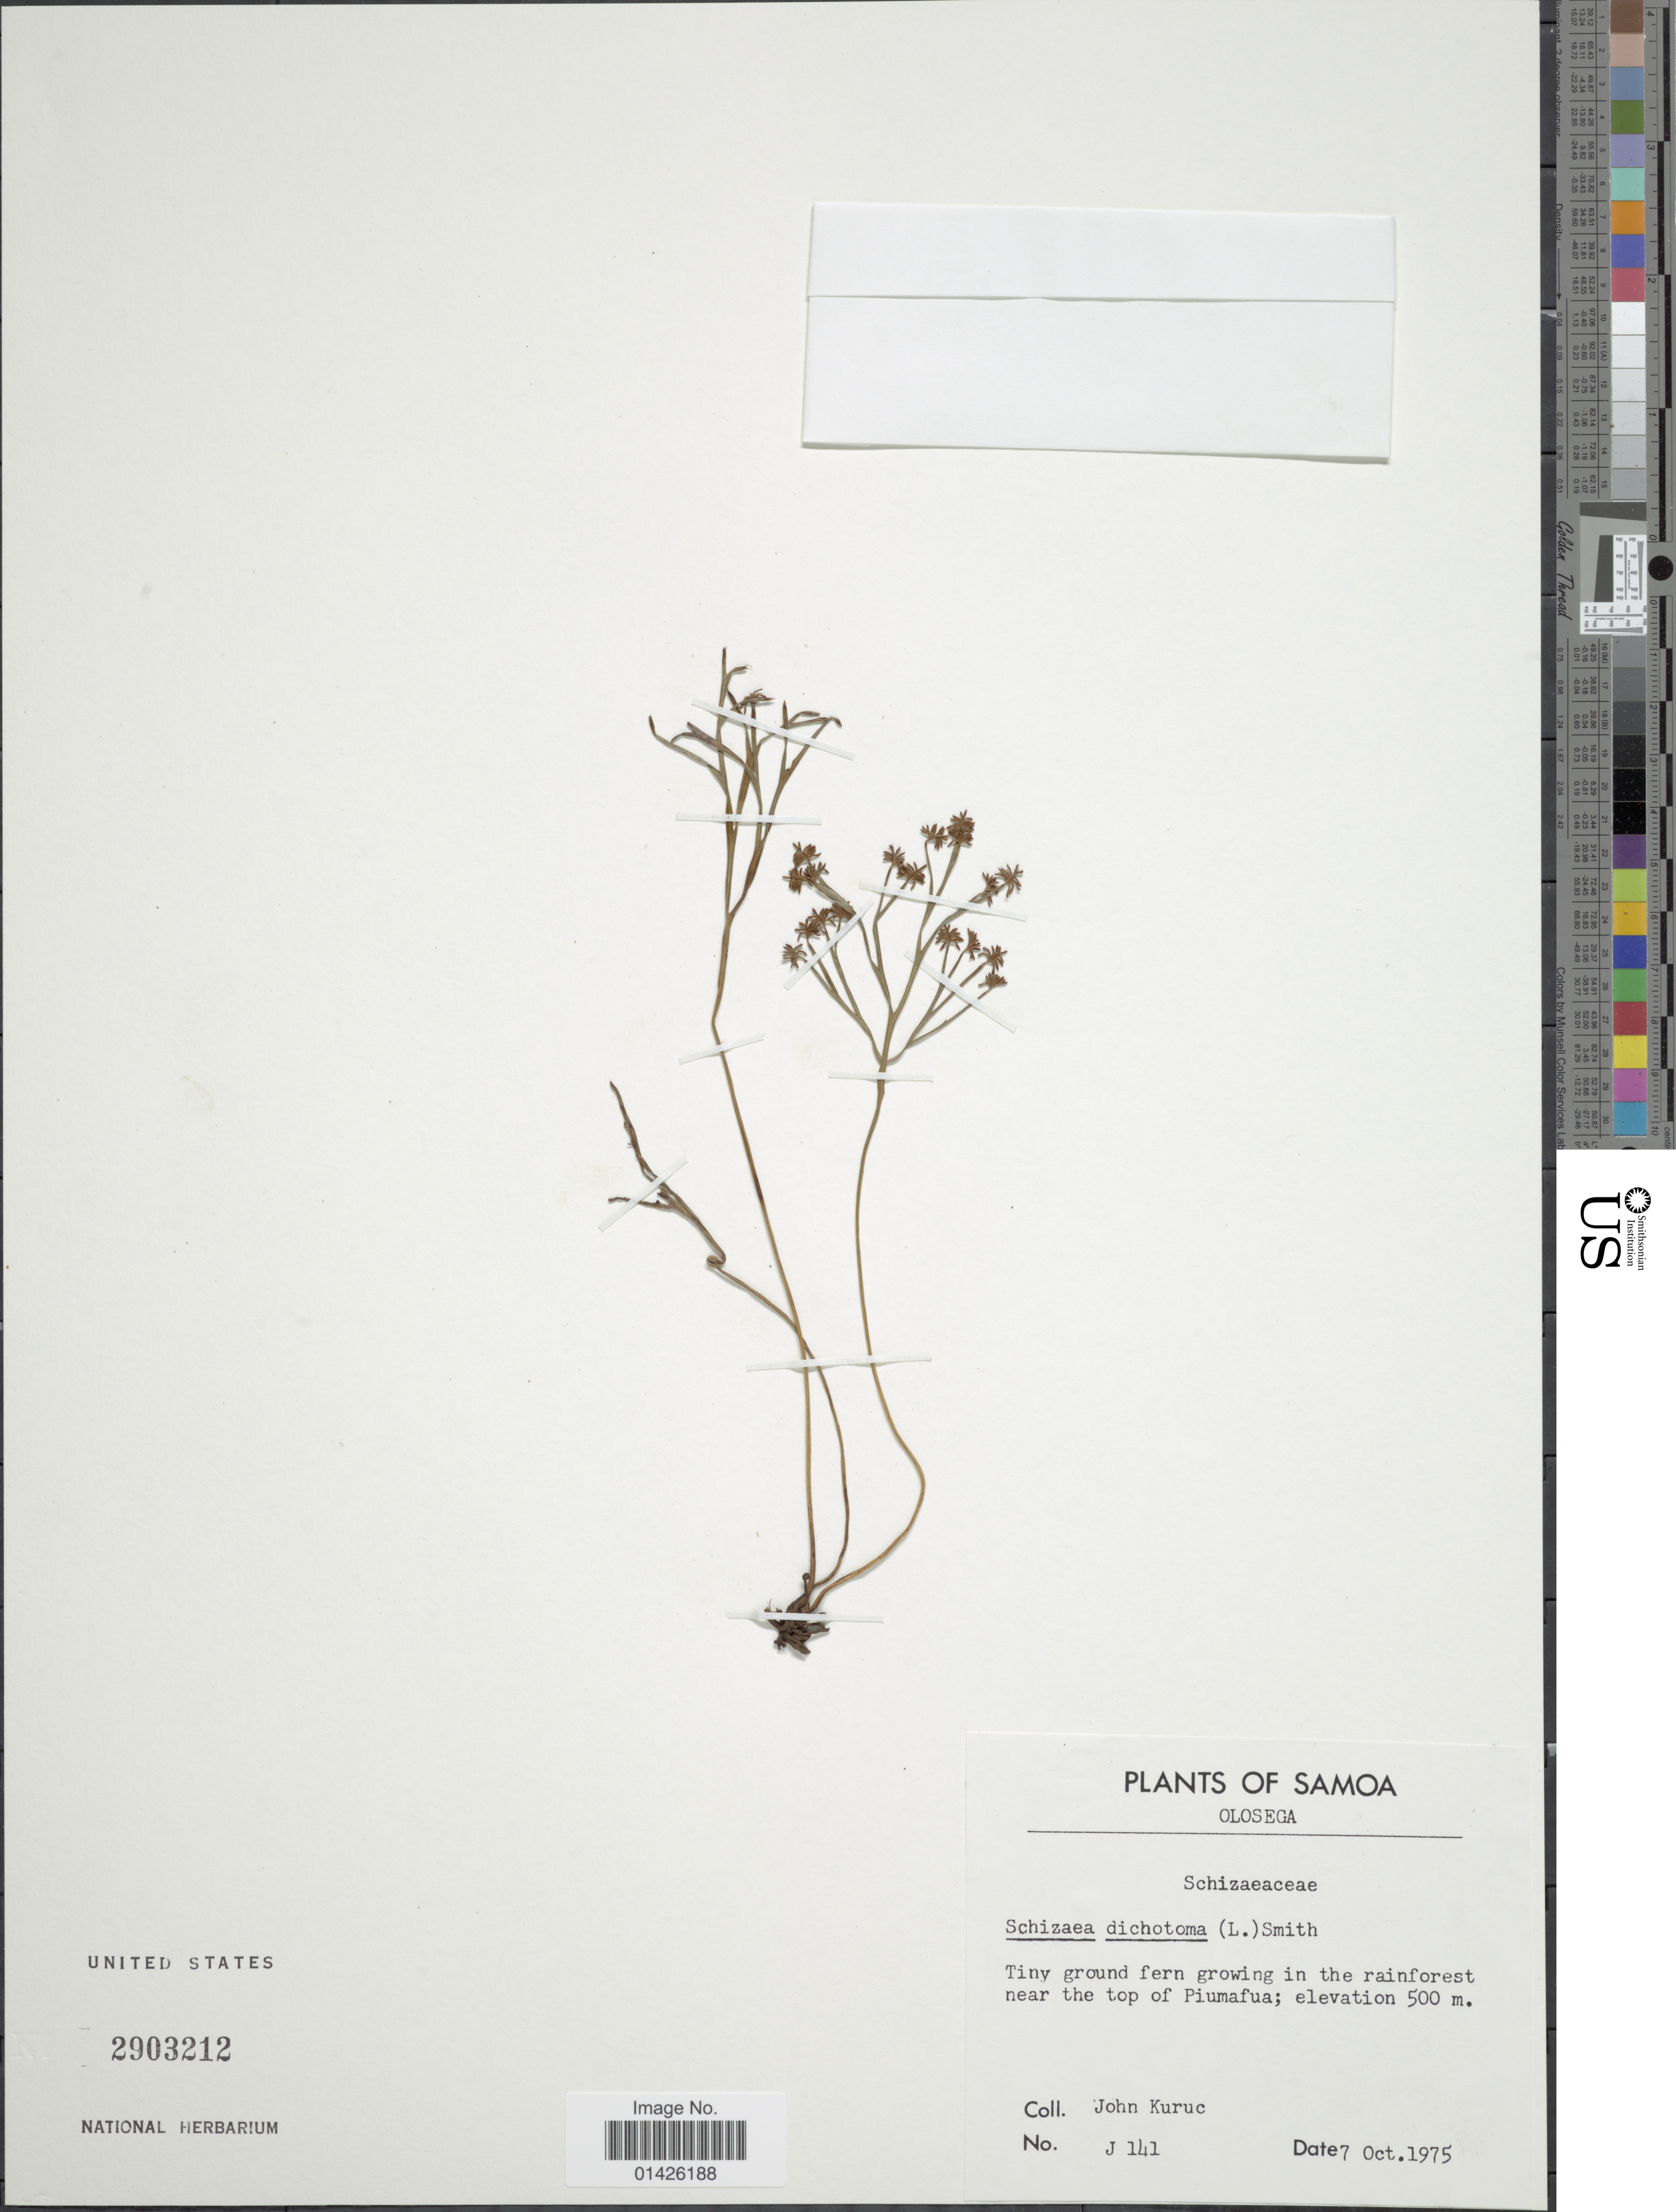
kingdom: Plantae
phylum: Tracheophyta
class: Polypodiopsida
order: Schizaeales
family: Schizaeaceae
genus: Schizaea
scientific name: Schizaea dichotoma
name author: (L.) J. Sm.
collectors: J. Kuruc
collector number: J 141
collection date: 1975-10-07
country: American Samoa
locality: Samoa, Olosega, in the rainforest near the top of Piumafua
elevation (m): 500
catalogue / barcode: US 2903212